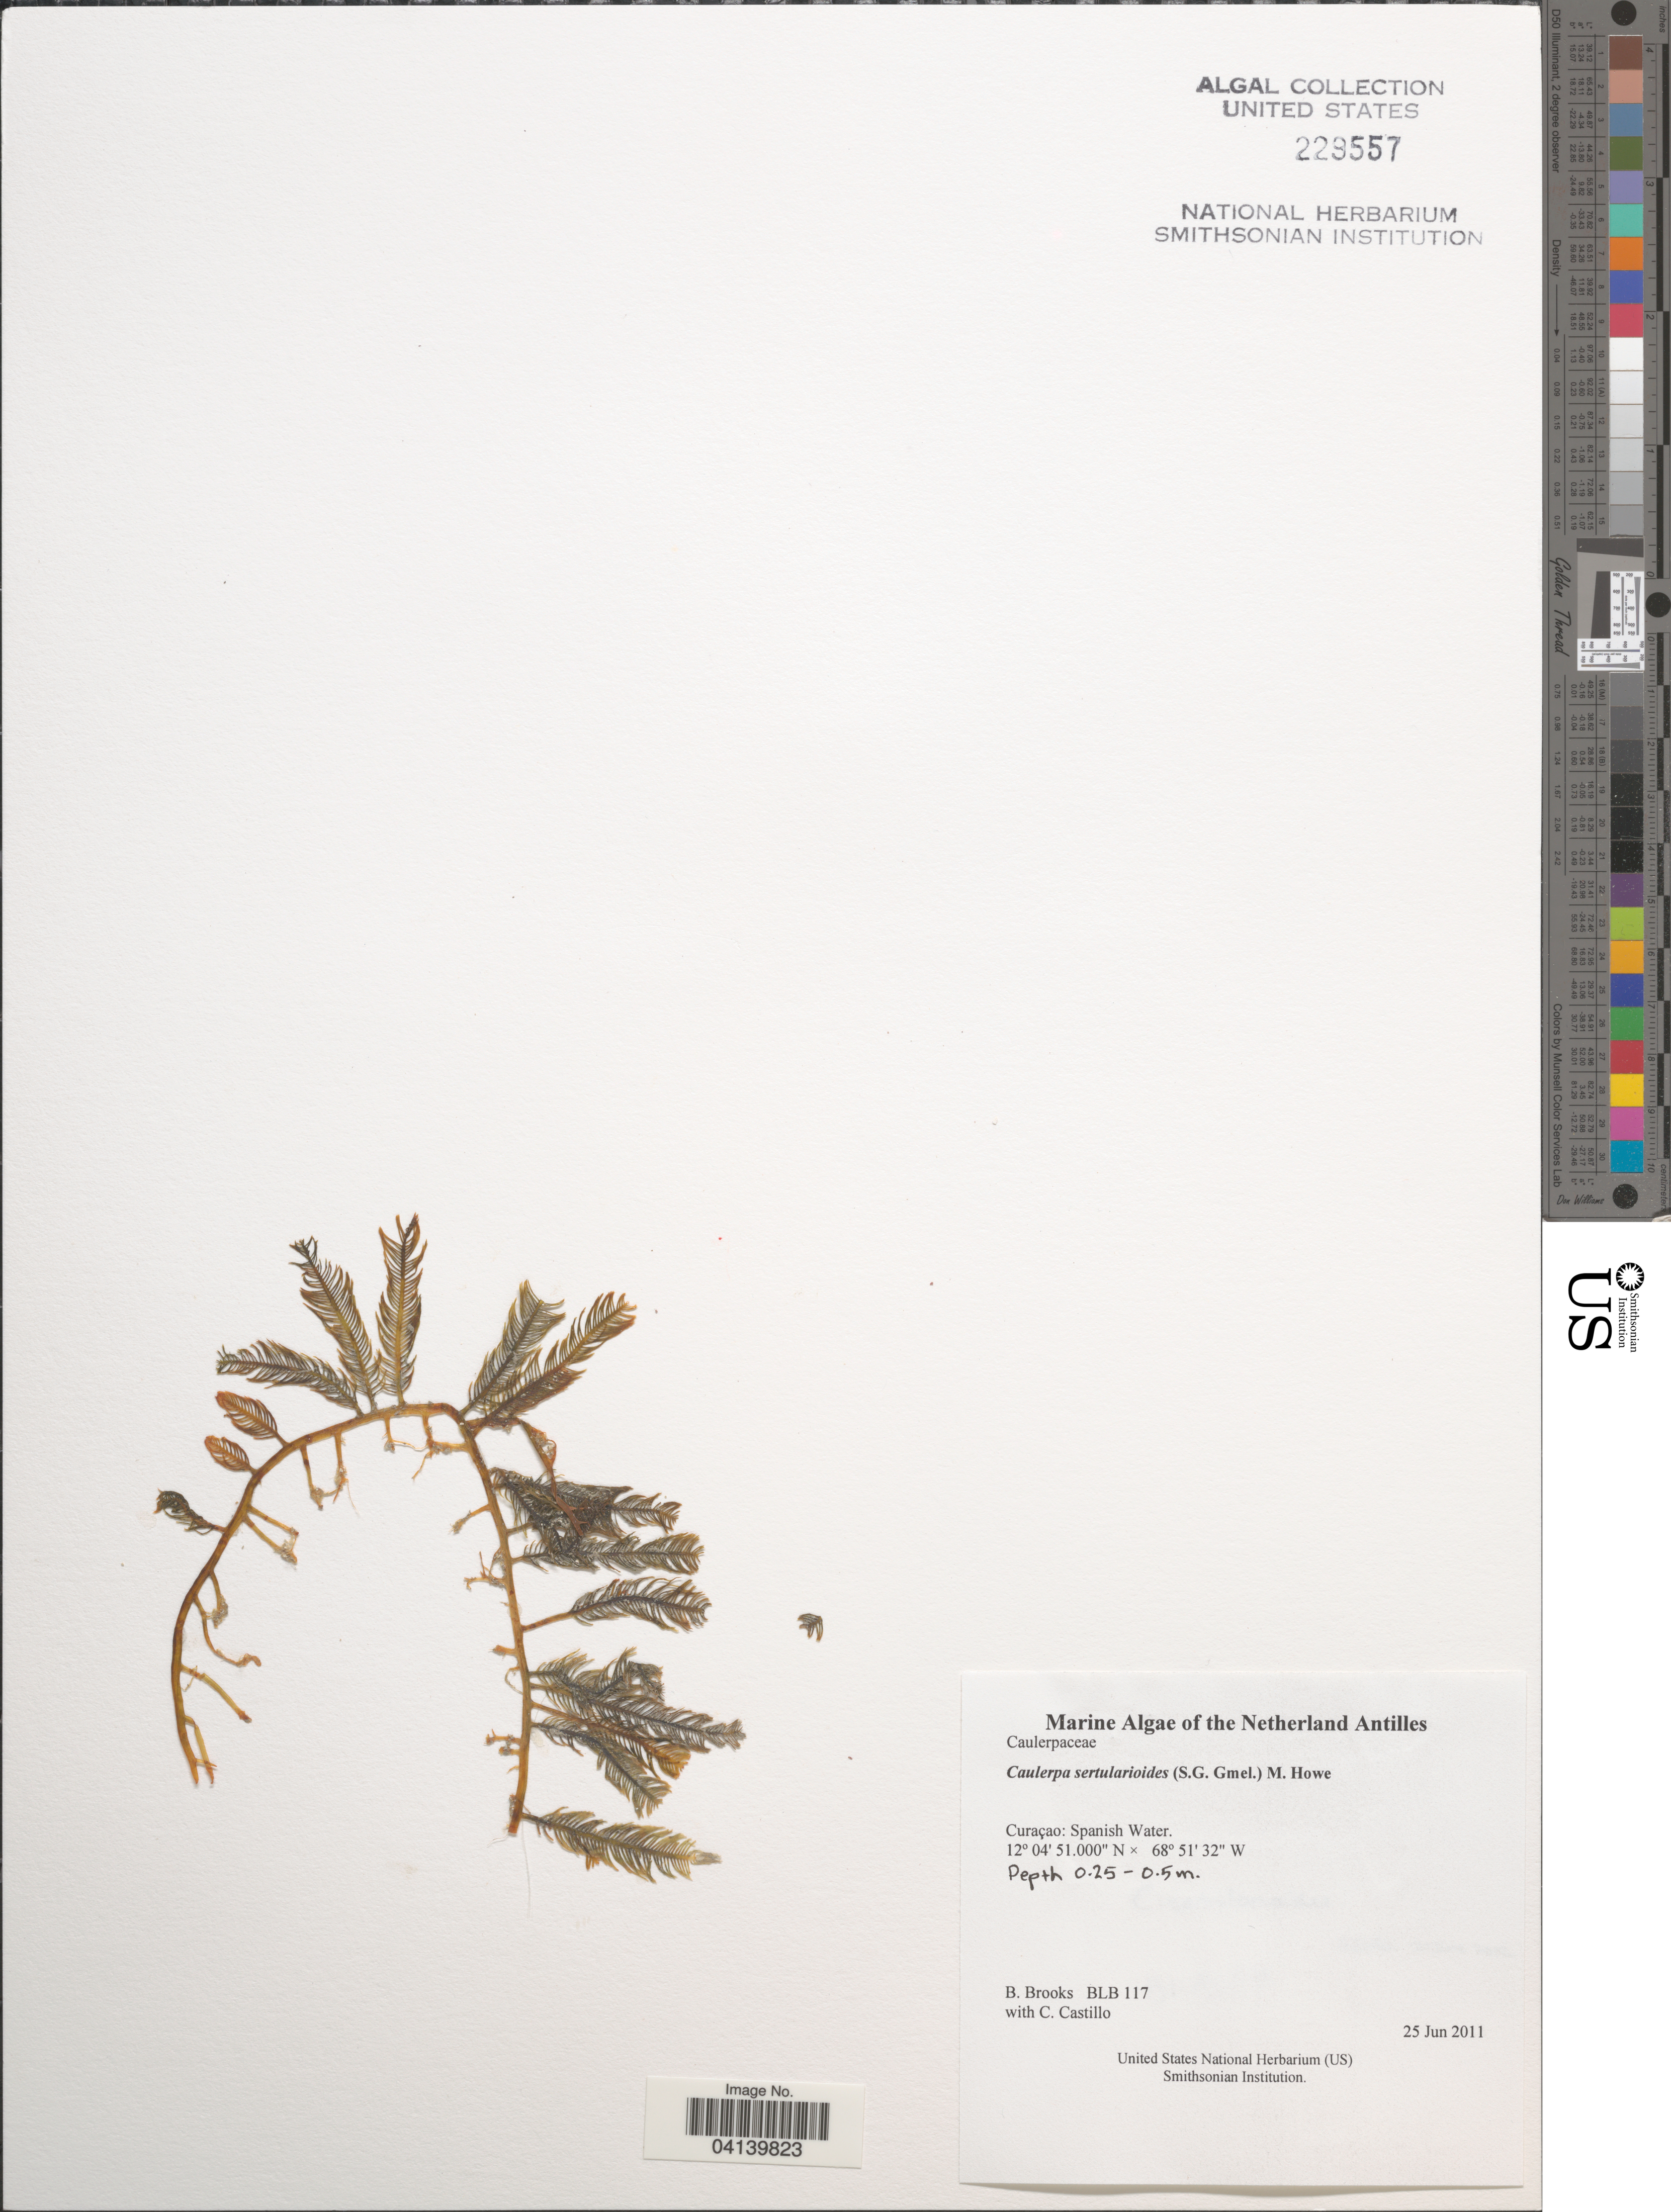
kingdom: Plantae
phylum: Chlorophyta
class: Ulvophyceae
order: Bryopsidales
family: Caulerpaceae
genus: Caulerpa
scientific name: Caulerpa sertularioides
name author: (S.G. Gmel.) M. Howe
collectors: B. Brooks & C. Castillo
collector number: BLB 117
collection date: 2011-06-25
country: Curaçao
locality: The Netherland Antilles. Spanish Water.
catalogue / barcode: US 229557